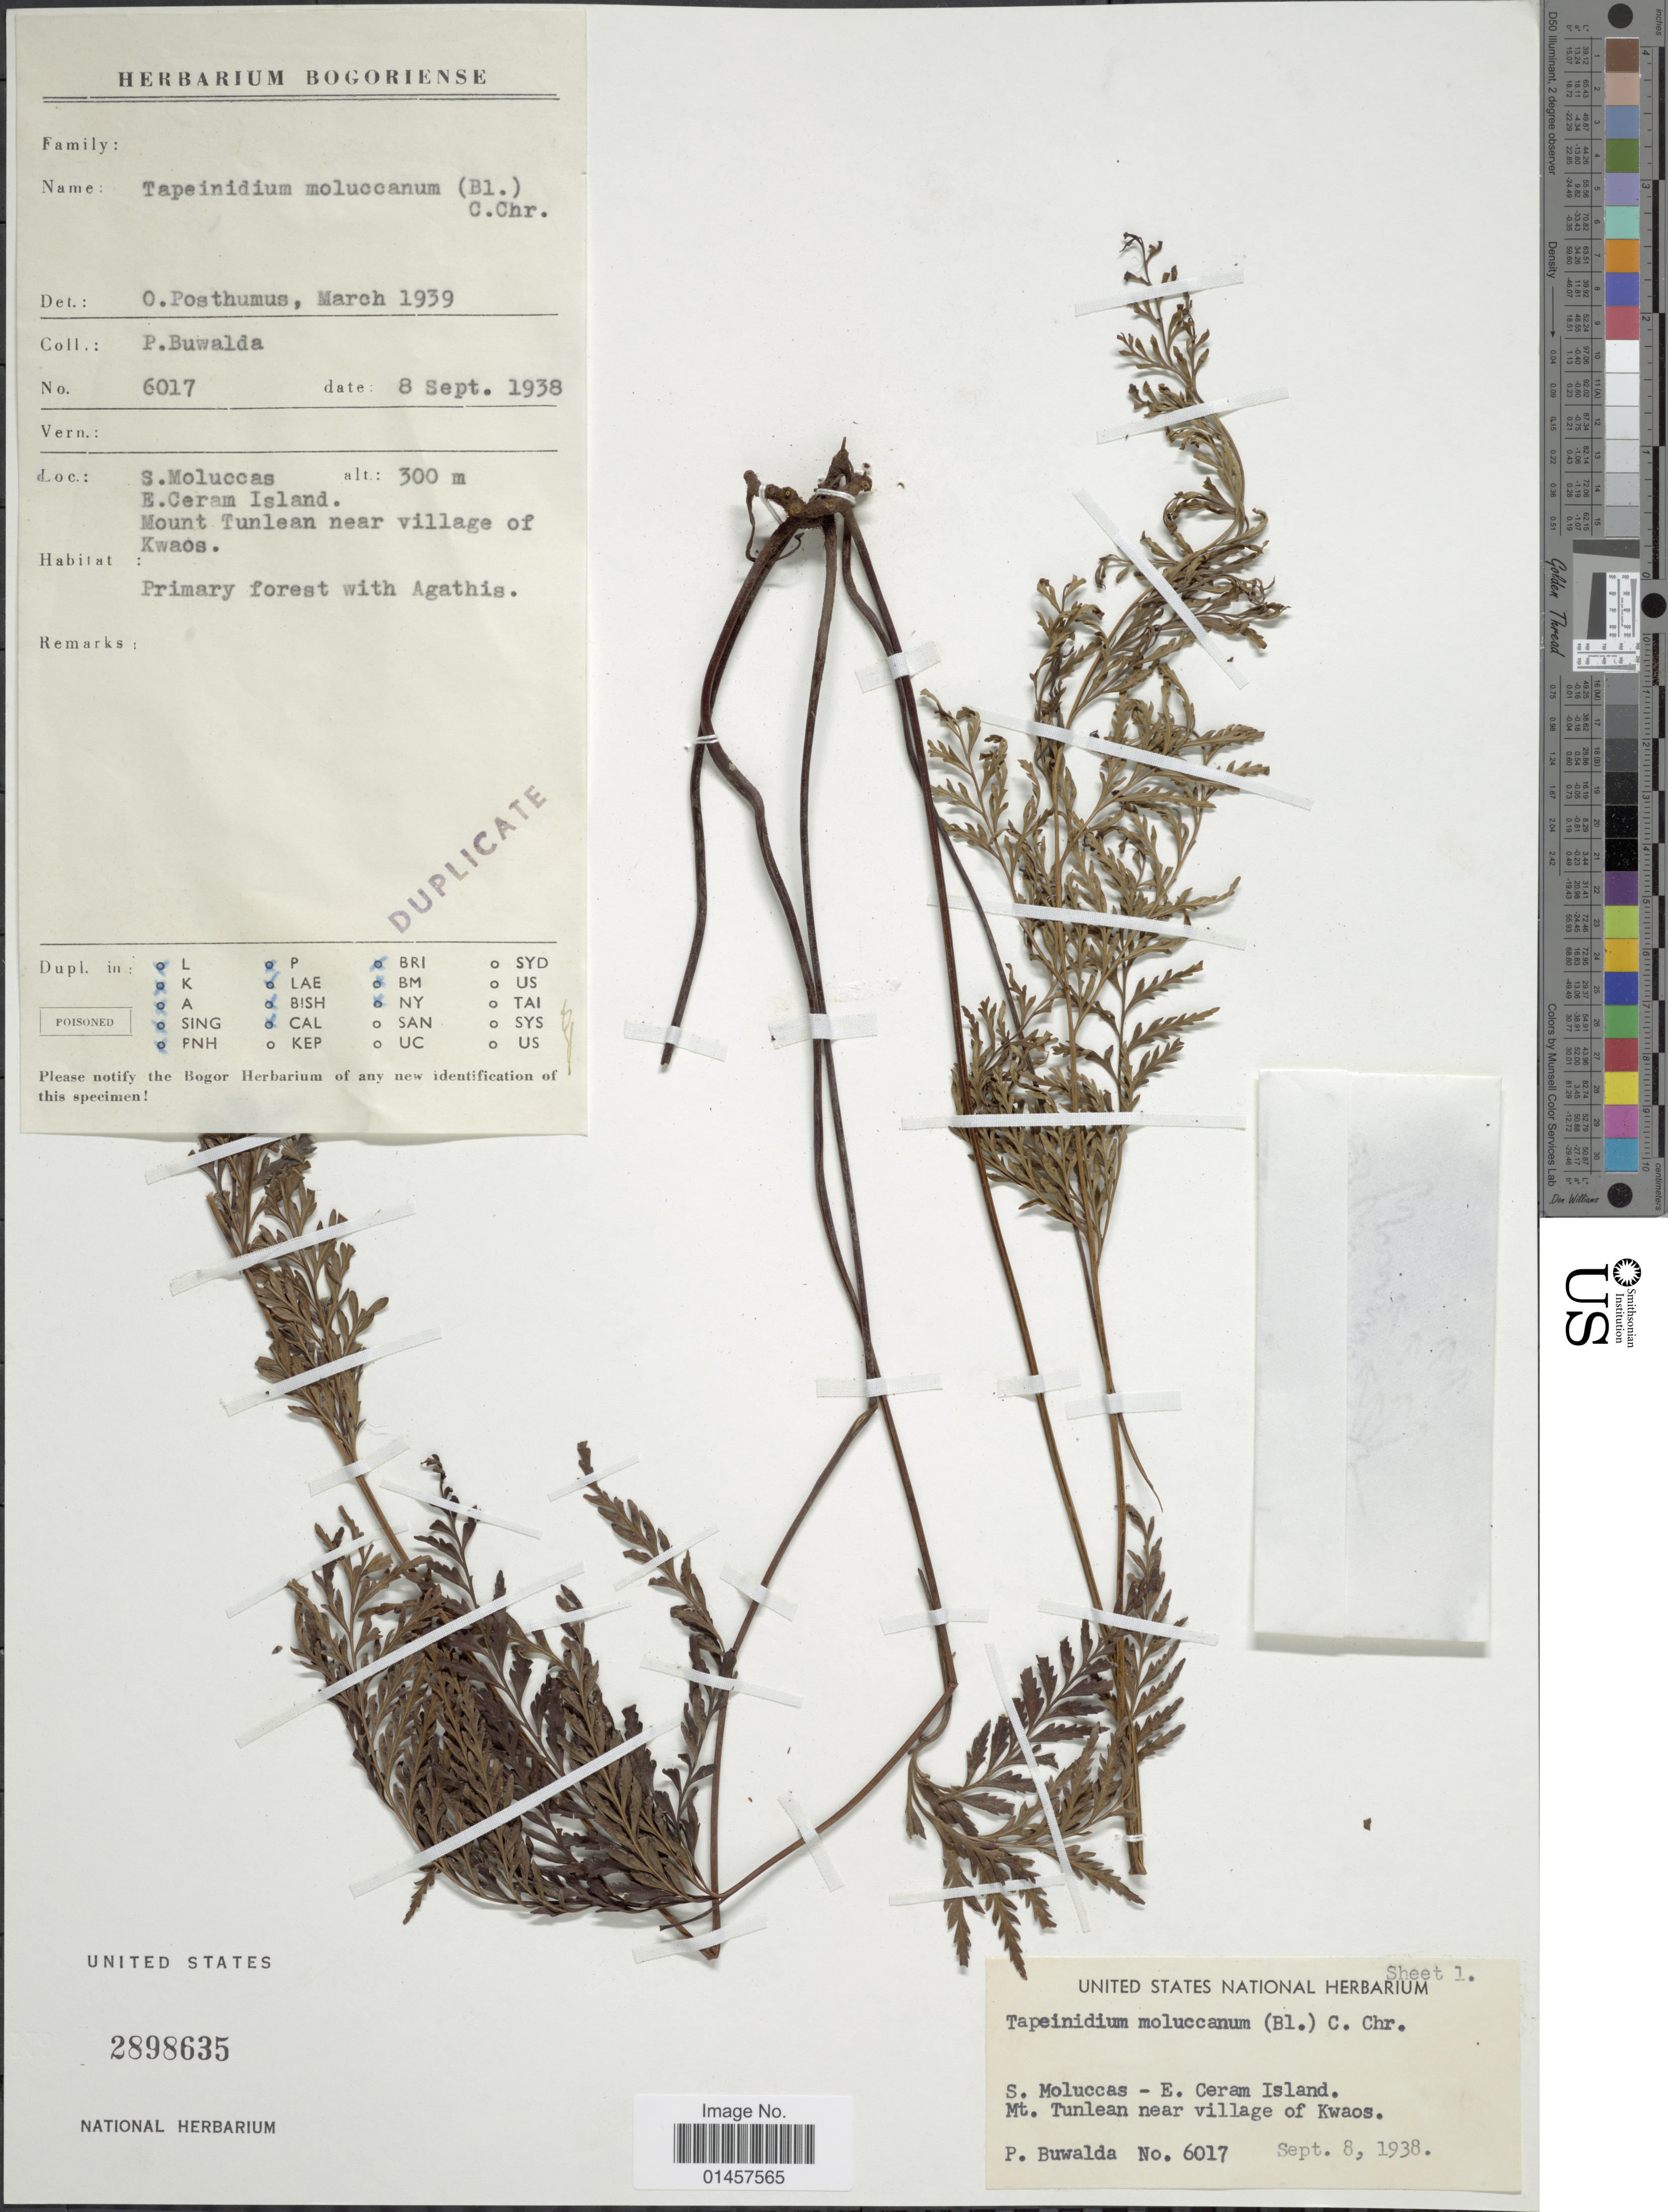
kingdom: Plantae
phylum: Tracheophyta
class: Polypodiopsida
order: Polypodiales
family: Lindsaeaceae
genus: Tapeinidium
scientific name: Tapeinidium amboynense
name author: (Hook.) C. Chr.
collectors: P. Buwalda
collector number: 6017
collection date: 1938-09-08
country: Indonesia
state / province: Maluku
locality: S. Moluccas, E. Ceram Island, Mount Tunlean near village of Kwaos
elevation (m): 300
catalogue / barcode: US 2898635